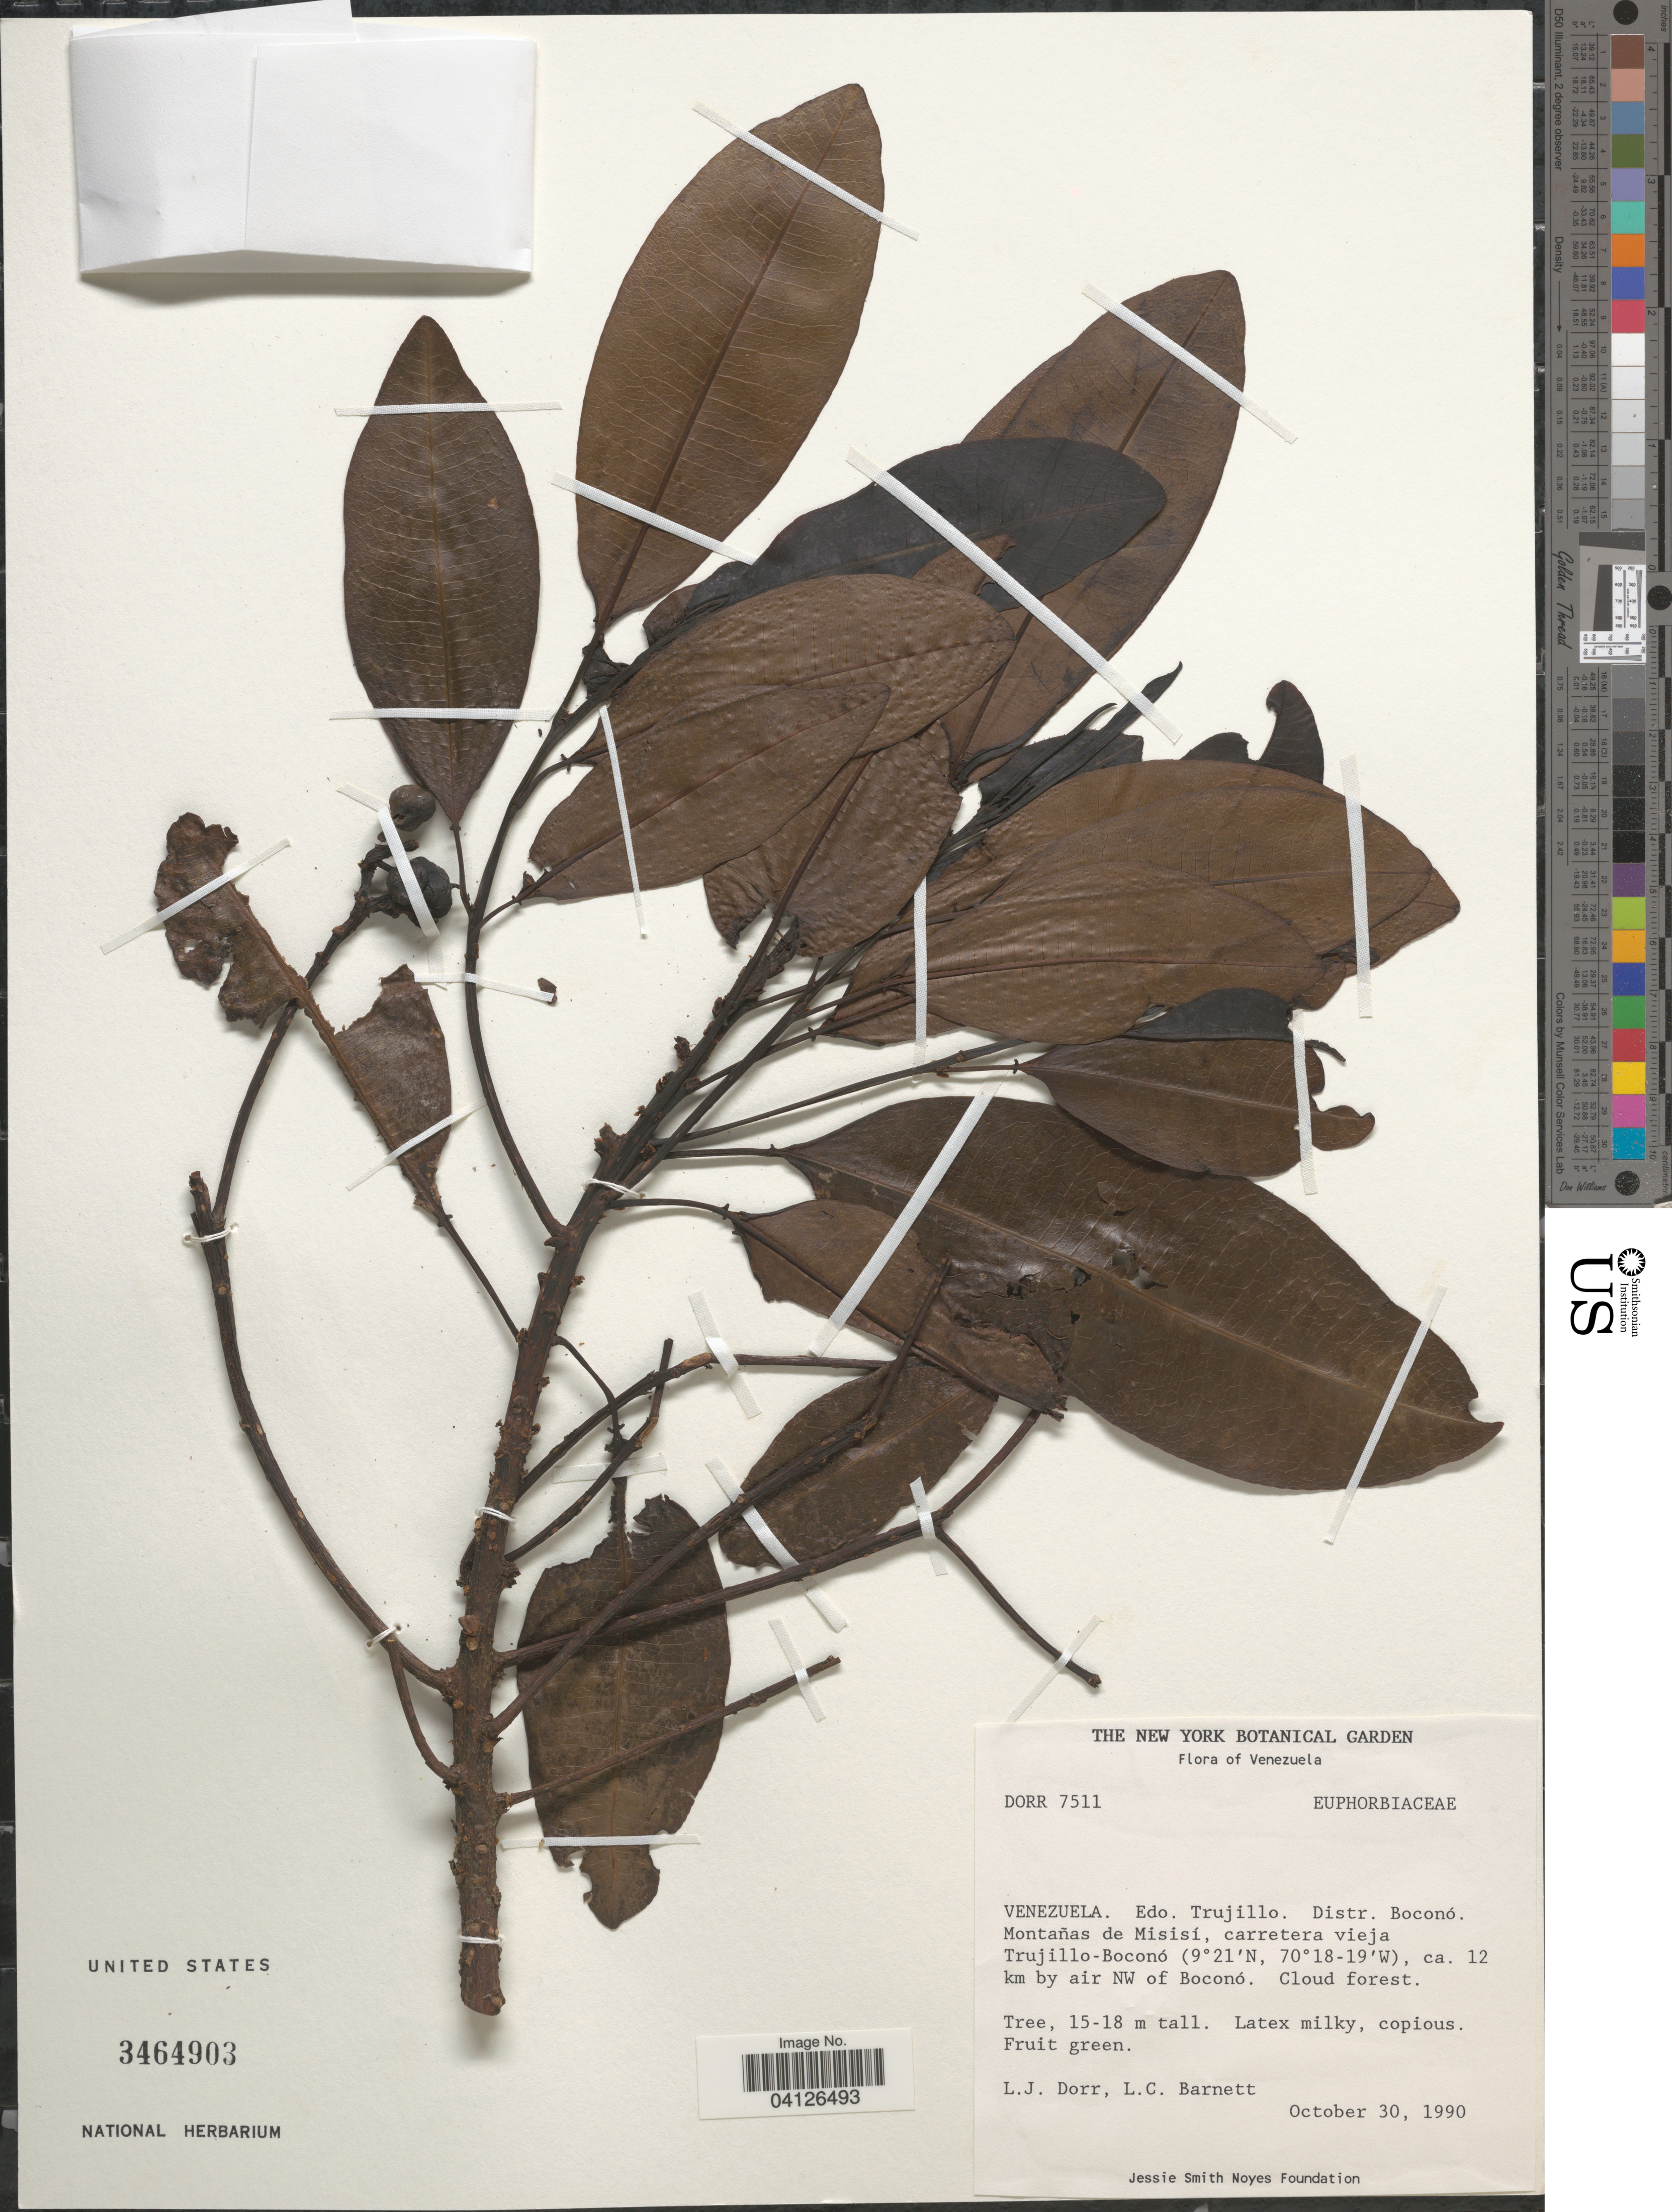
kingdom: Plantae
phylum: Tracheophyta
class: Magnoliopsida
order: Malpighiales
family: Euphorbiaceae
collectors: L. J. Dorr & L. C. Barnett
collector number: DORR7511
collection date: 1990-10-30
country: Venezuela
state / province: Trujillo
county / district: Boconó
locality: Montañas de Misisí, carretera vieja Trujillo-Boconó, ca. 12 km by air NW of Boconó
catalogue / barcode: US 3464903